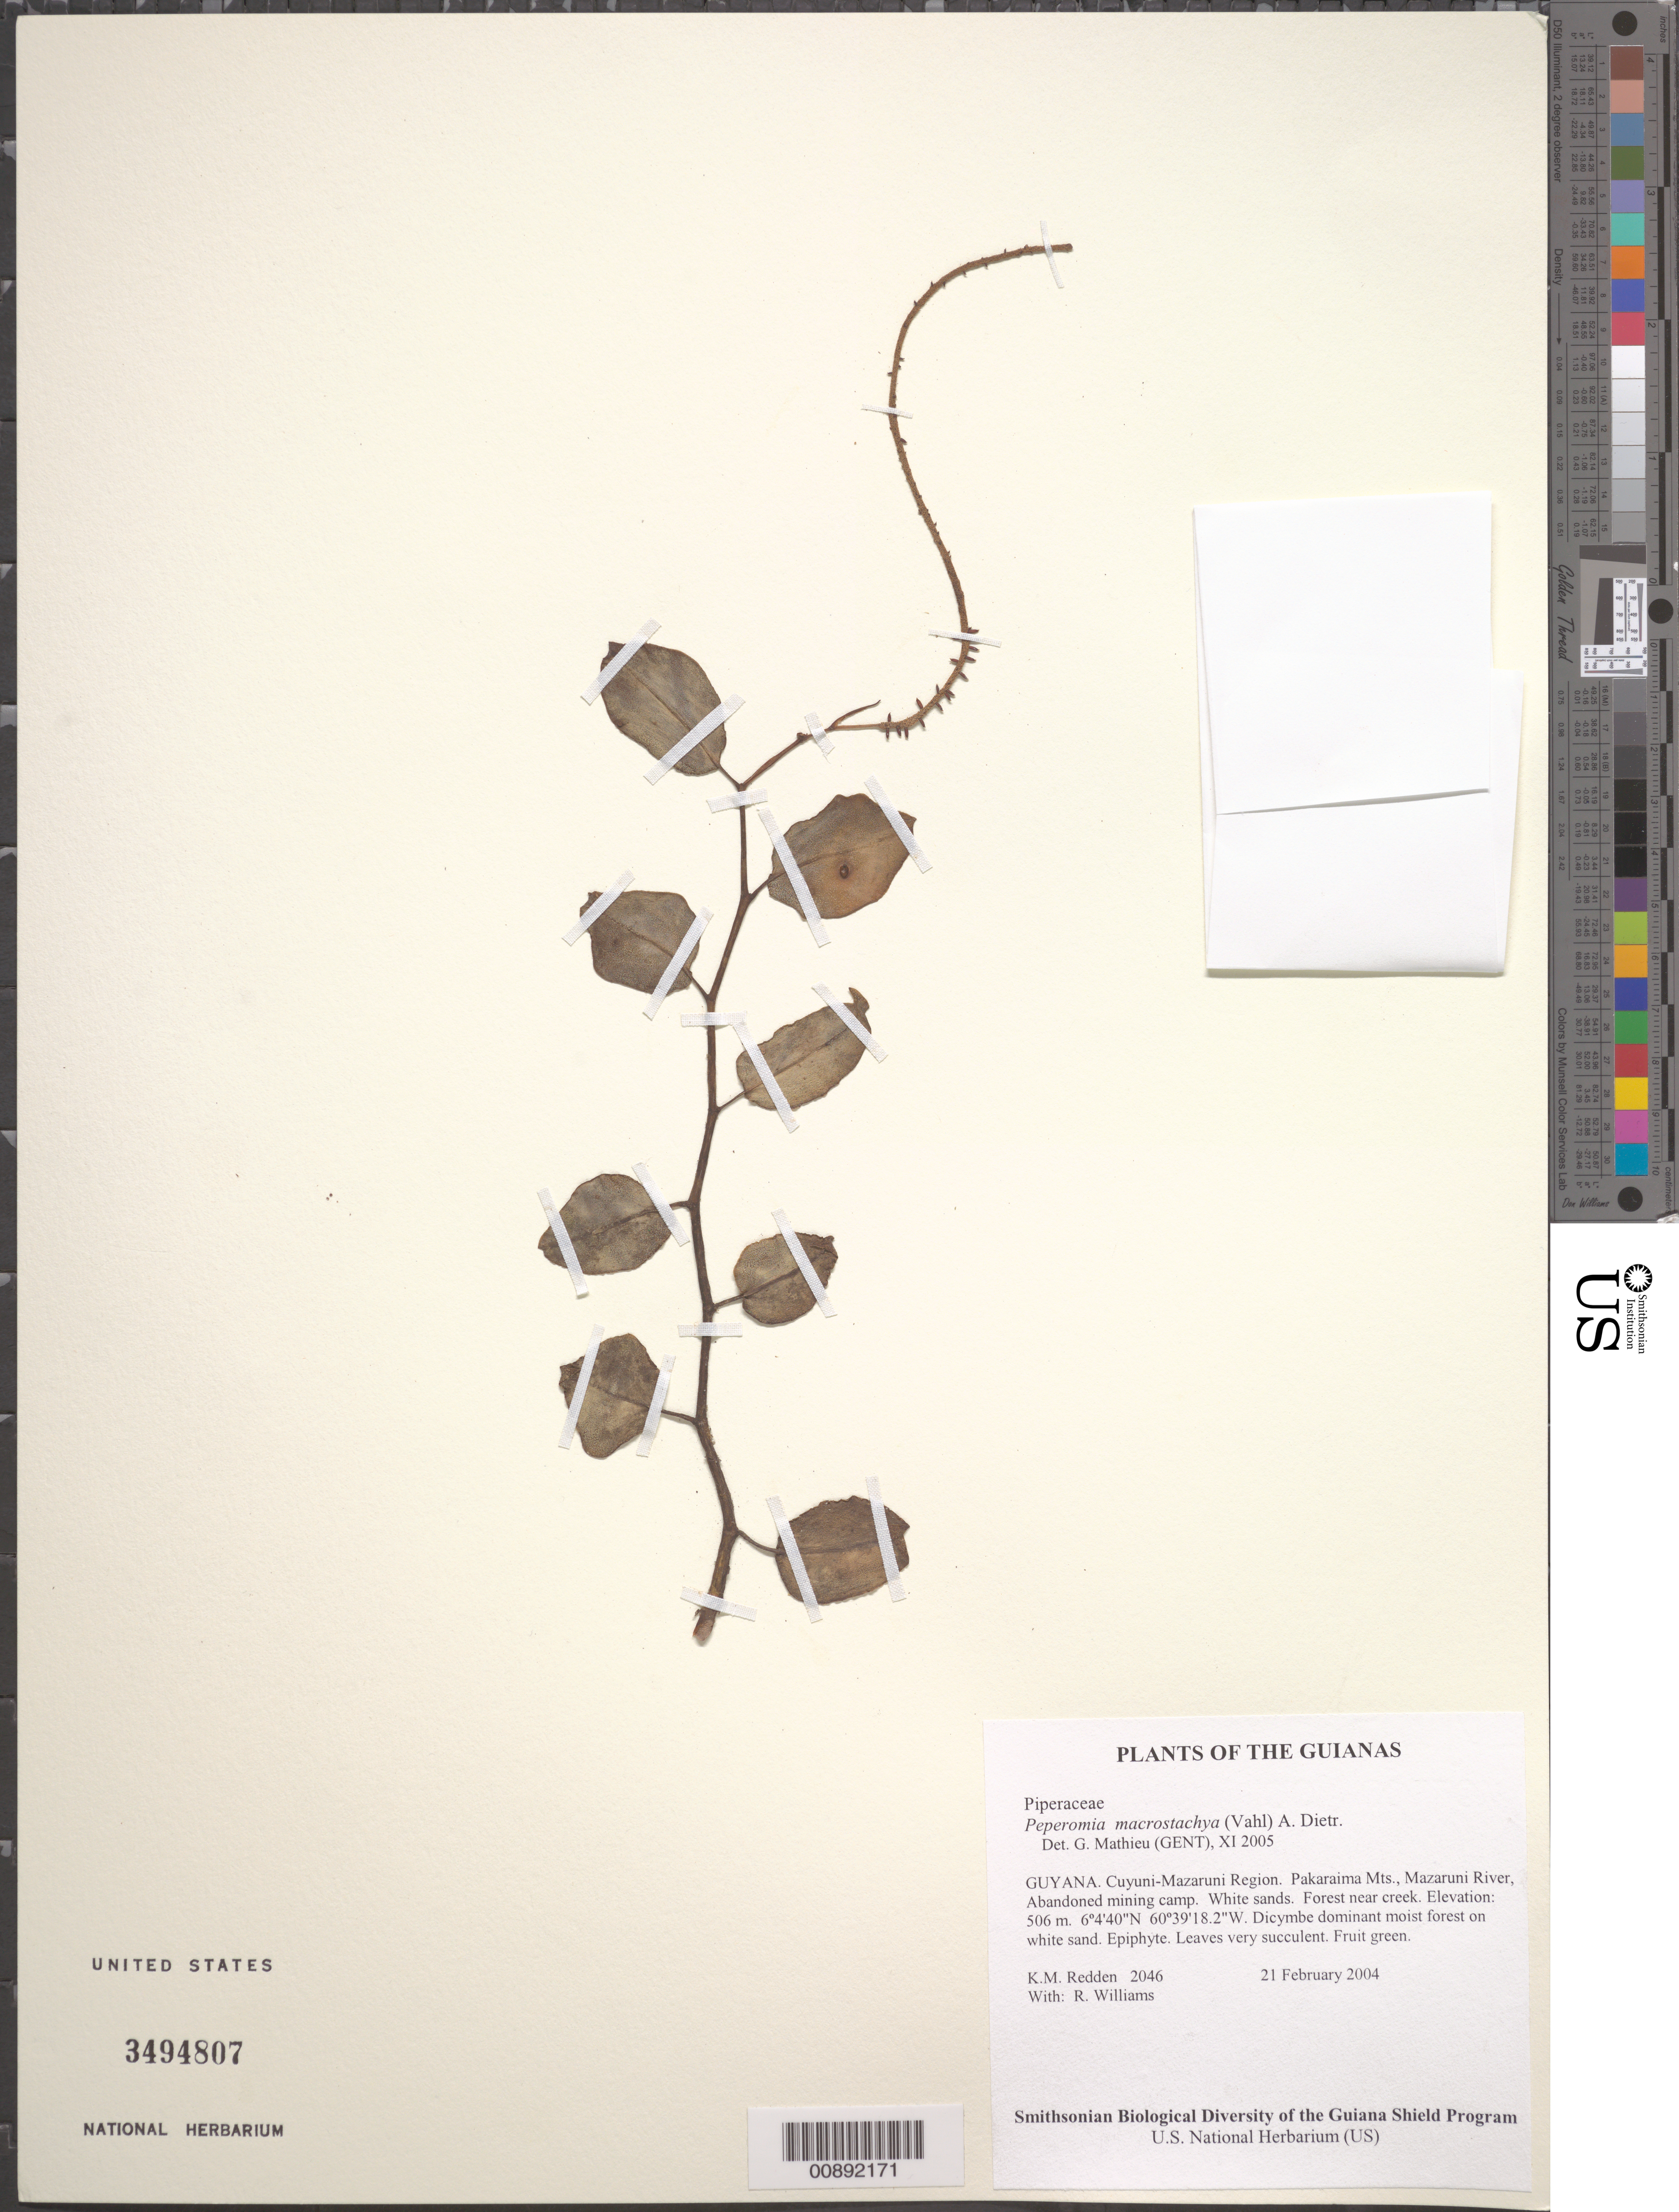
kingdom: Plantae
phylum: Tracheophyta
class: Magnoliopsida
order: Piperales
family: Piperaceae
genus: Peperomia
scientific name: Peperomia macrostachya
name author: (Vahl) A. Dietr.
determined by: Mathieu, Guido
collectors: K. M. Redden & R. Williams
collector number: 2046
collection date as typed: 21 February 2004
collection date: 2004-02-21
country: Guyana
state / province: Cuyuni-Mazaruni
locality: Pakaraima Mts., Mazaruni River. Abandoned mining camp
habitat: Dicymbe dominant moist forest on white sand. Forest near creek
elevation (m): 506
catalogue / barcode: US 3494807